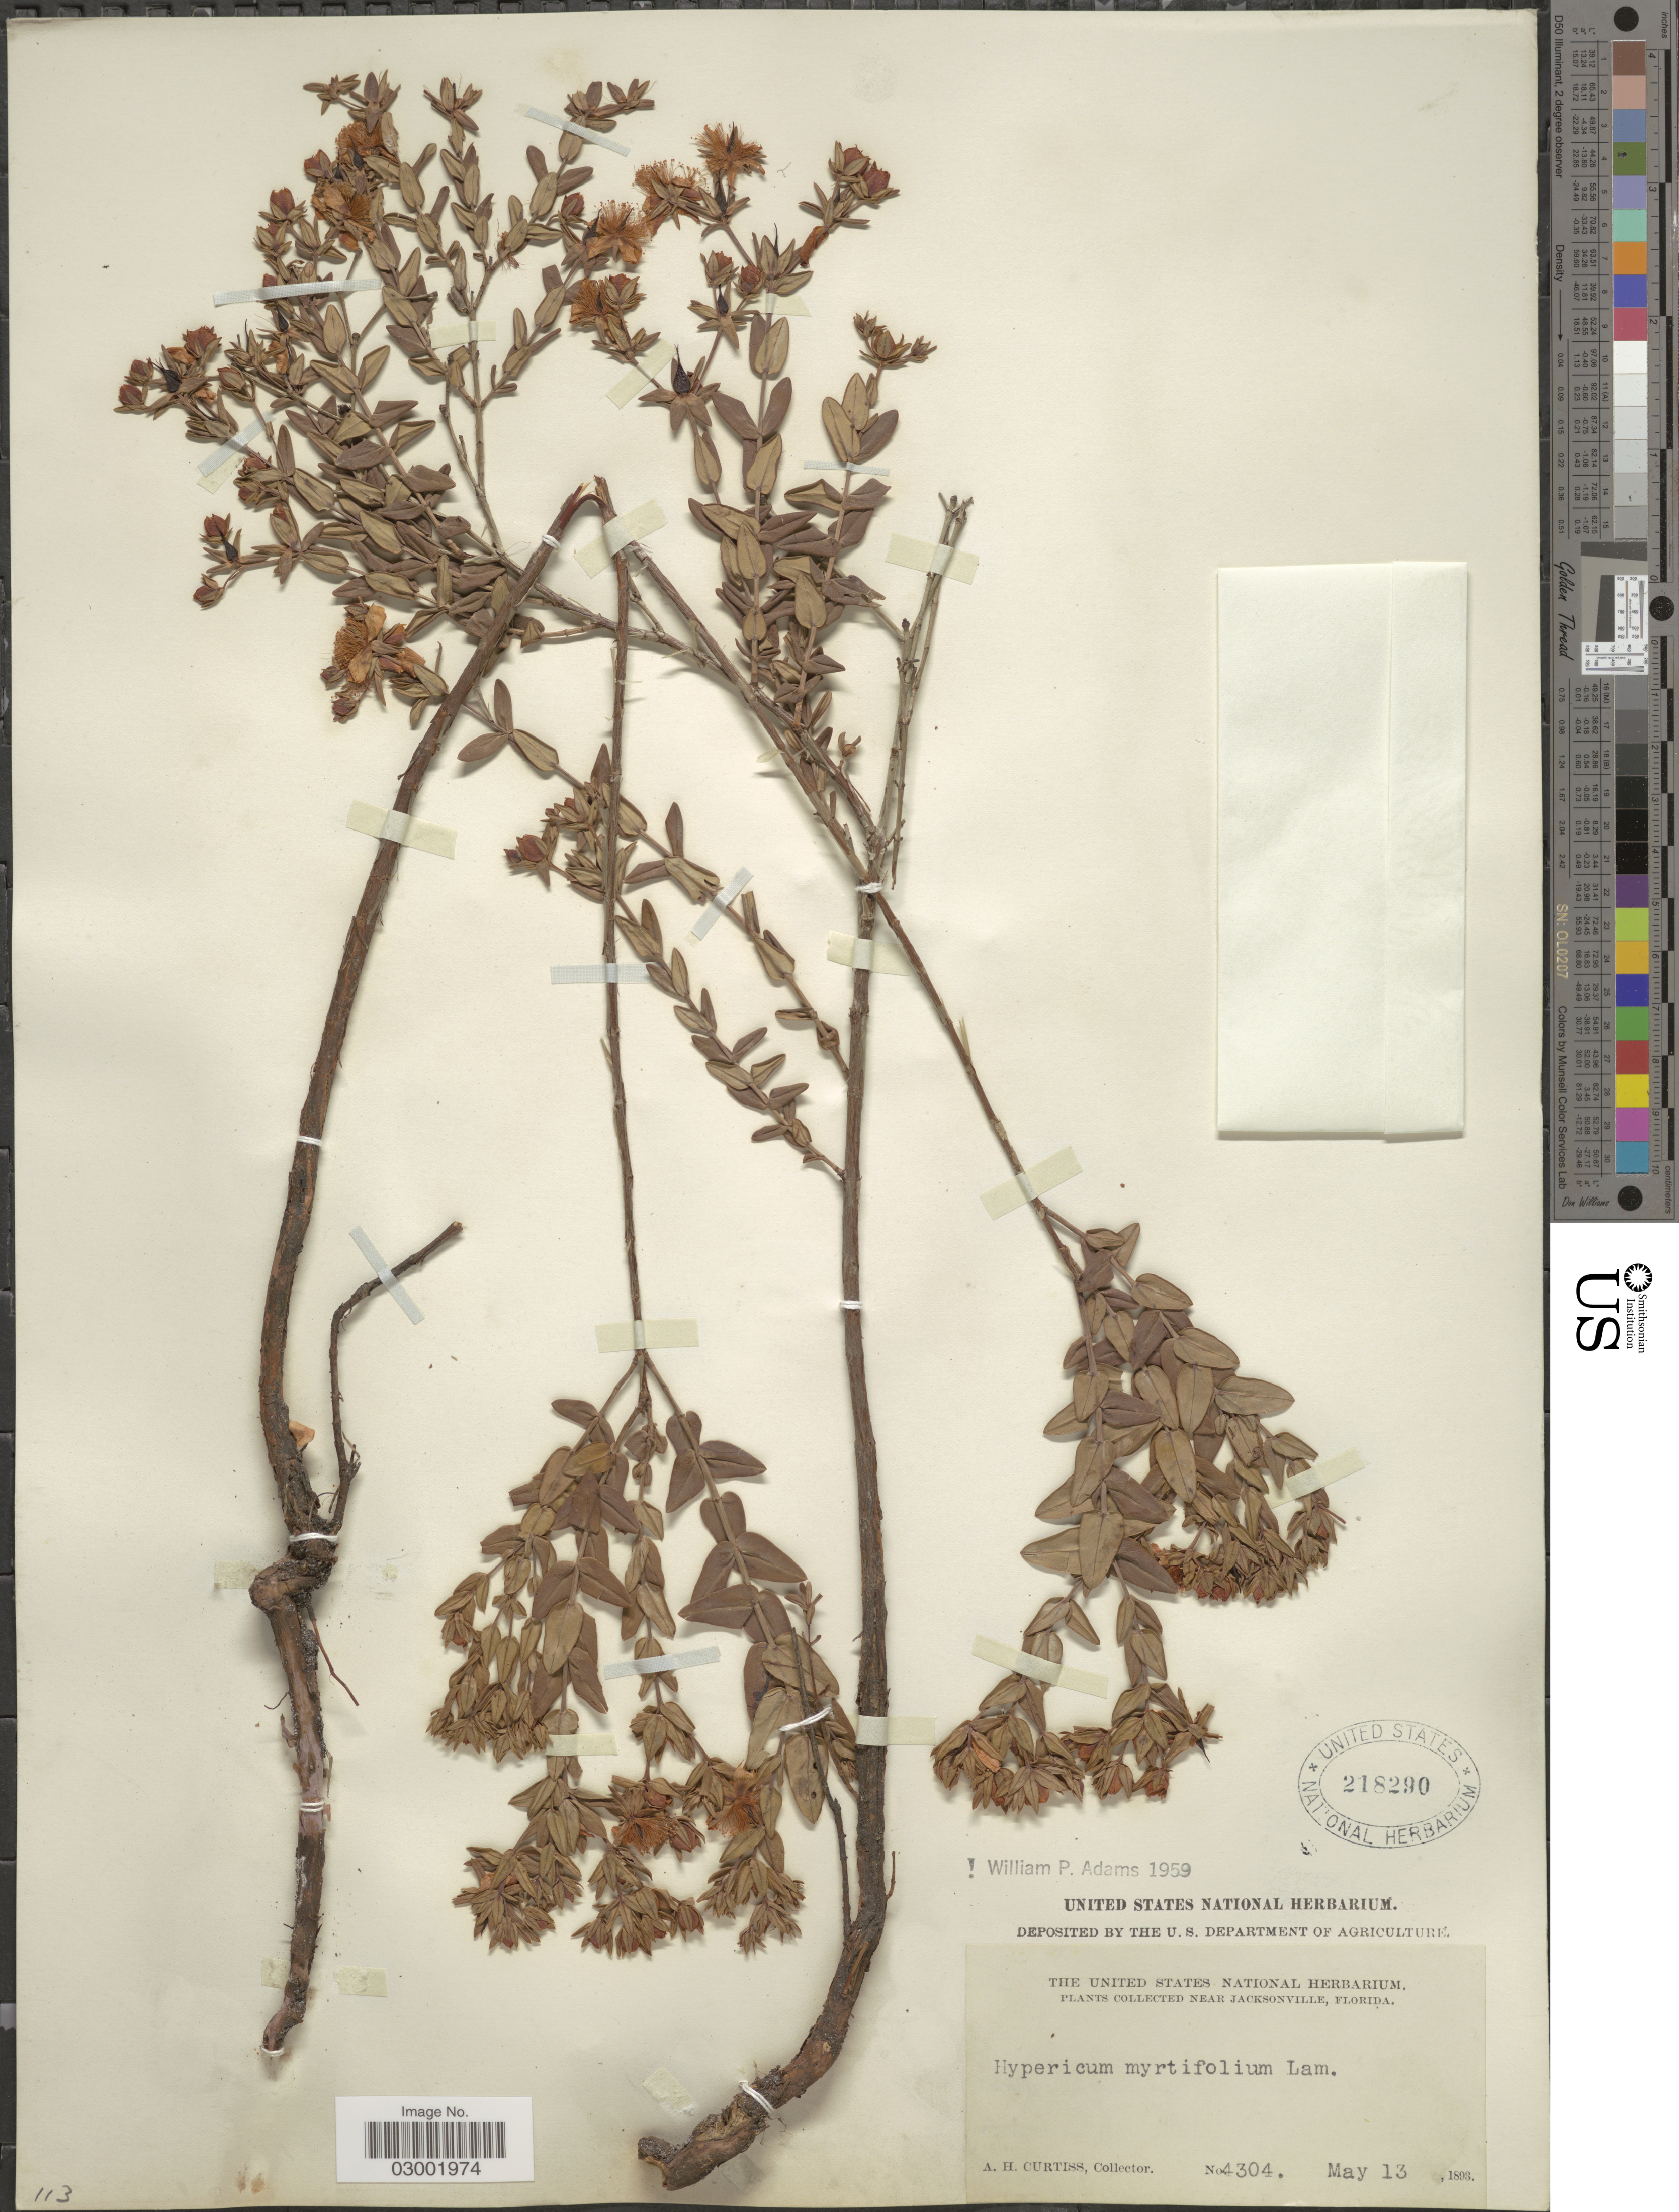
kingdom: Plantae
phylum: Tracheophyta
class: Magnoliopsida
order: Malpighiales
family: Hypericaceae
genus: Hypericum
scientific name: Hypericum myrtifolium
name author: Lam.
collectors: A. H. Curtiss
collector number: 4304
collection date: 1893-05-13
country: United States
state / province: Florida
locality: Near Jacksonville.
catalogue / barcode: US 218290